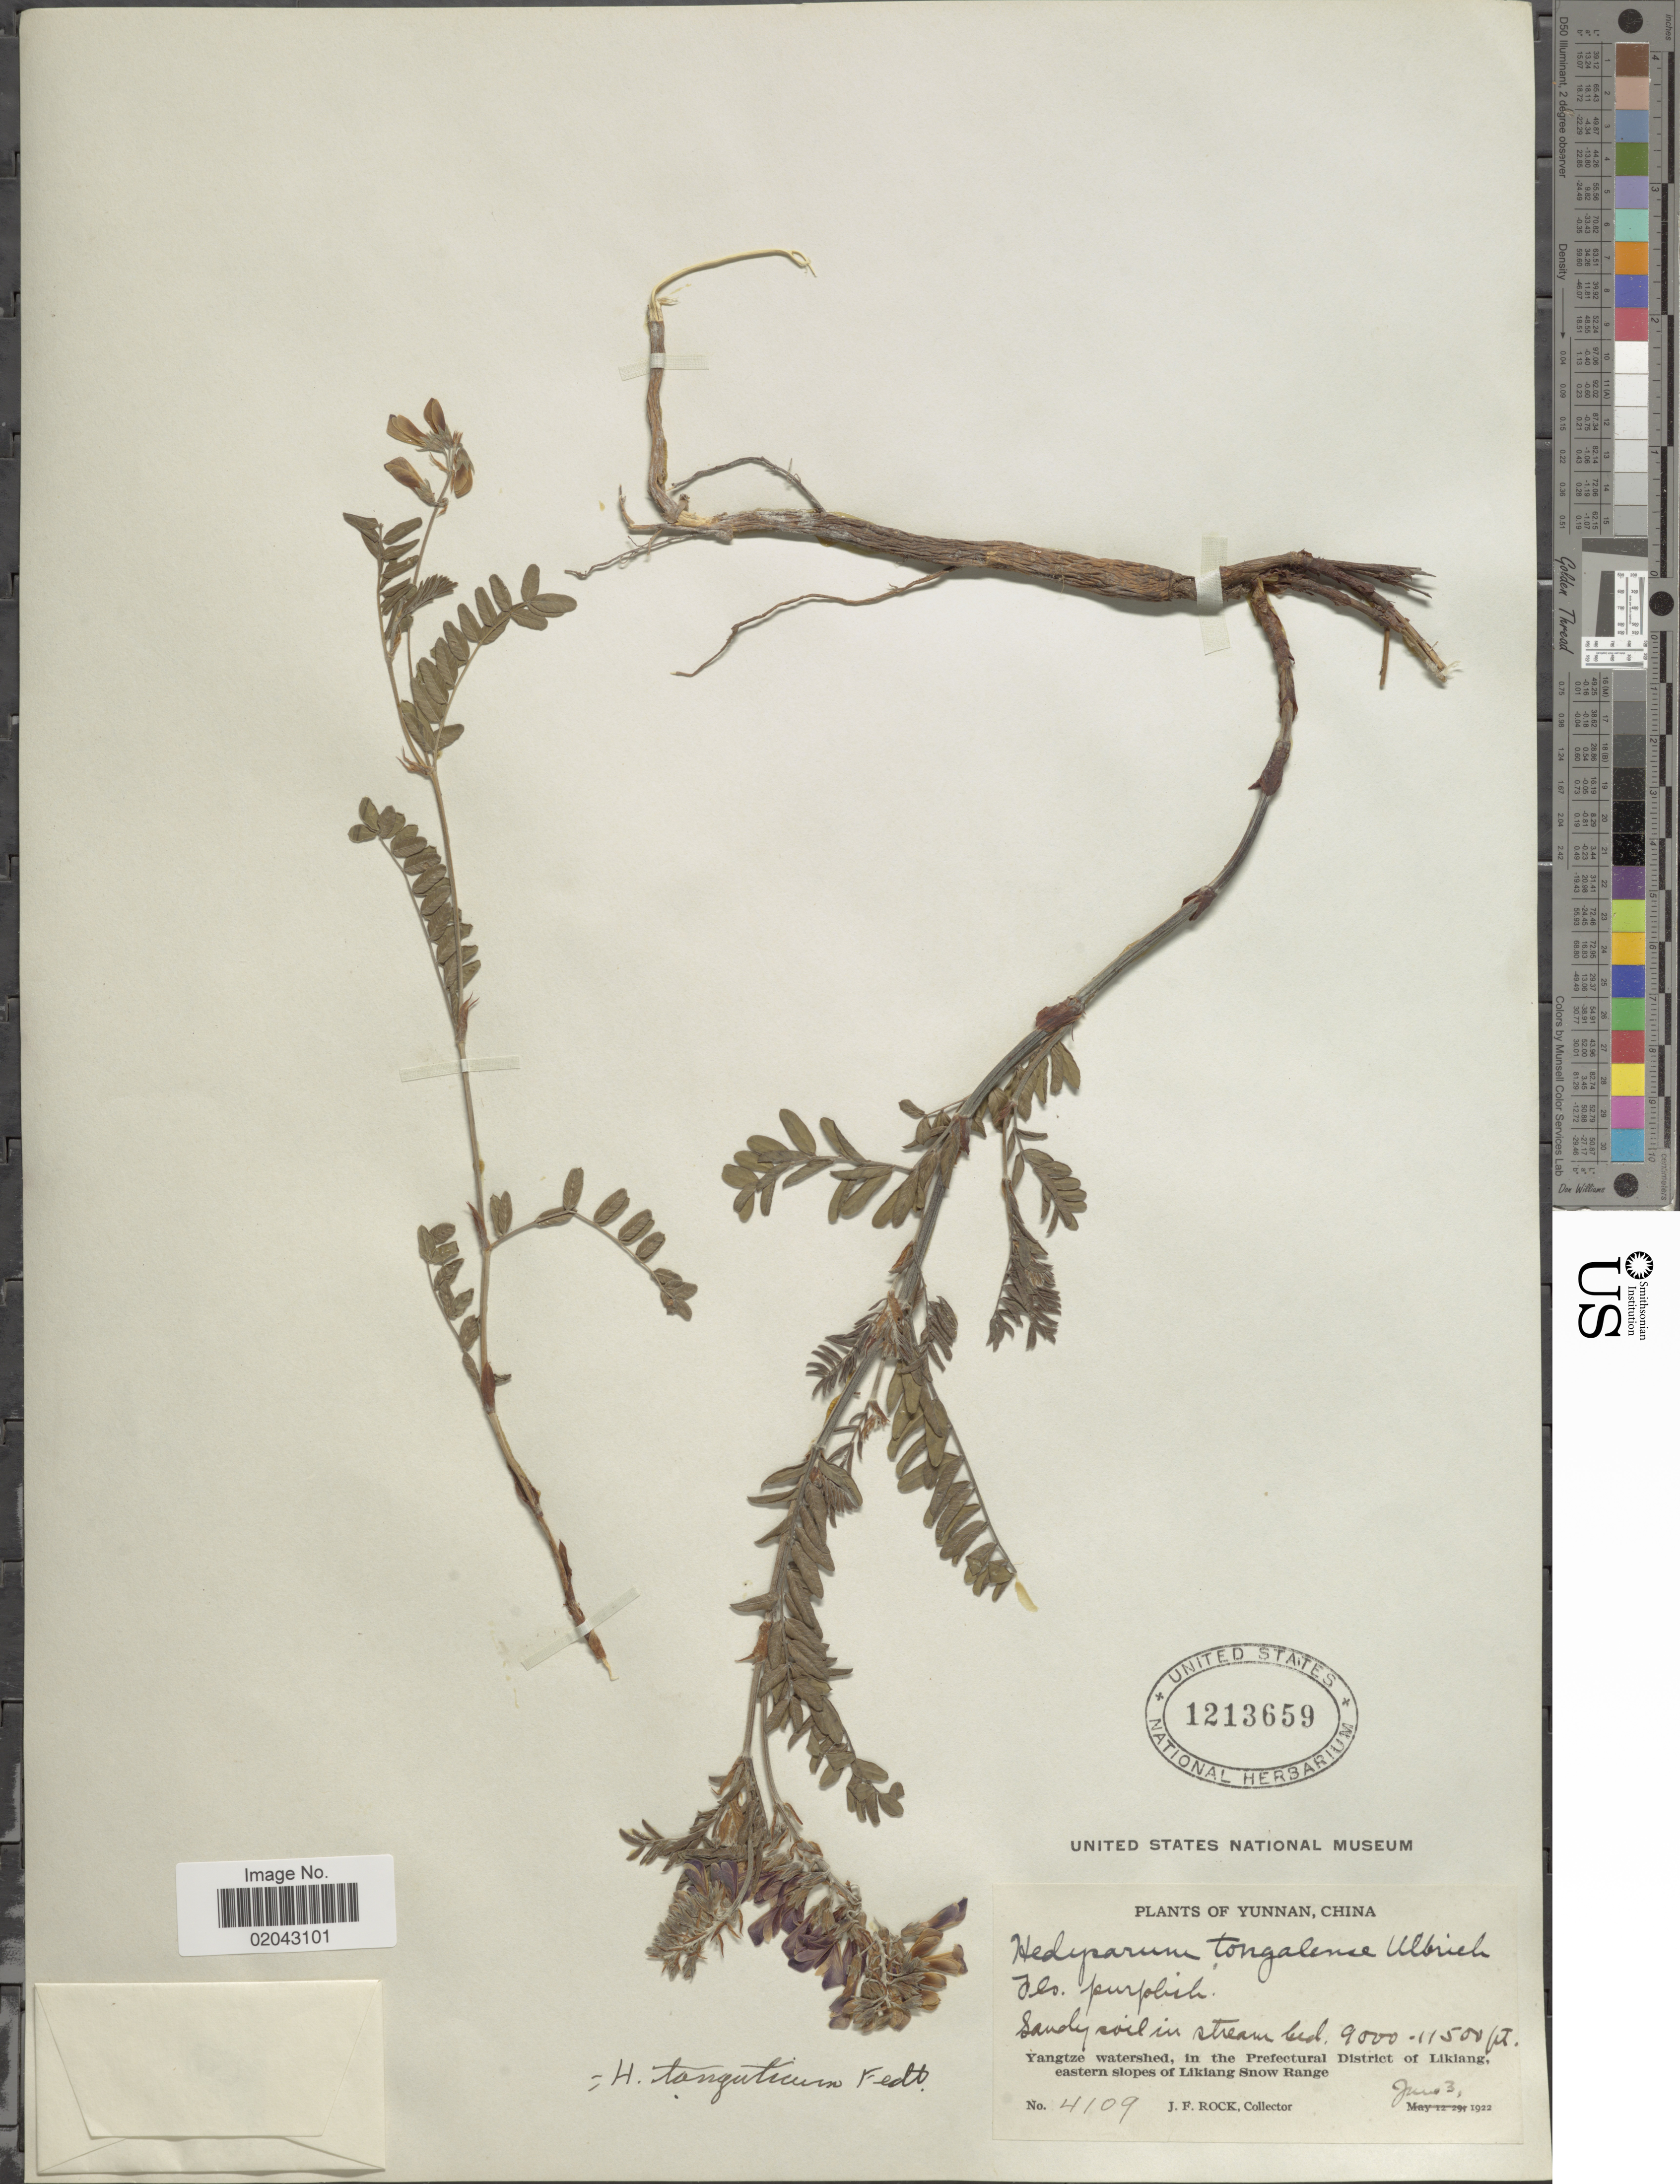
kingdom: Plantae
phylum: Tracheophyta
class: Magnoliopsida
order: Fabales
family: Fabaceae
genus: Hedysarum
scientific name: Hedysarum tanguticum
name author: B. Fedtsch.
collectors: J. Rock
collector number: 4109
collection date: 1922-06-03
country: China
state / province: Yunnan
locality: Yangtze watershed, in the prefectural District of Likiang, eastern slopes of Likiang Snow Range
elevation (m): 2743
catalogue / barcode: US 1213659